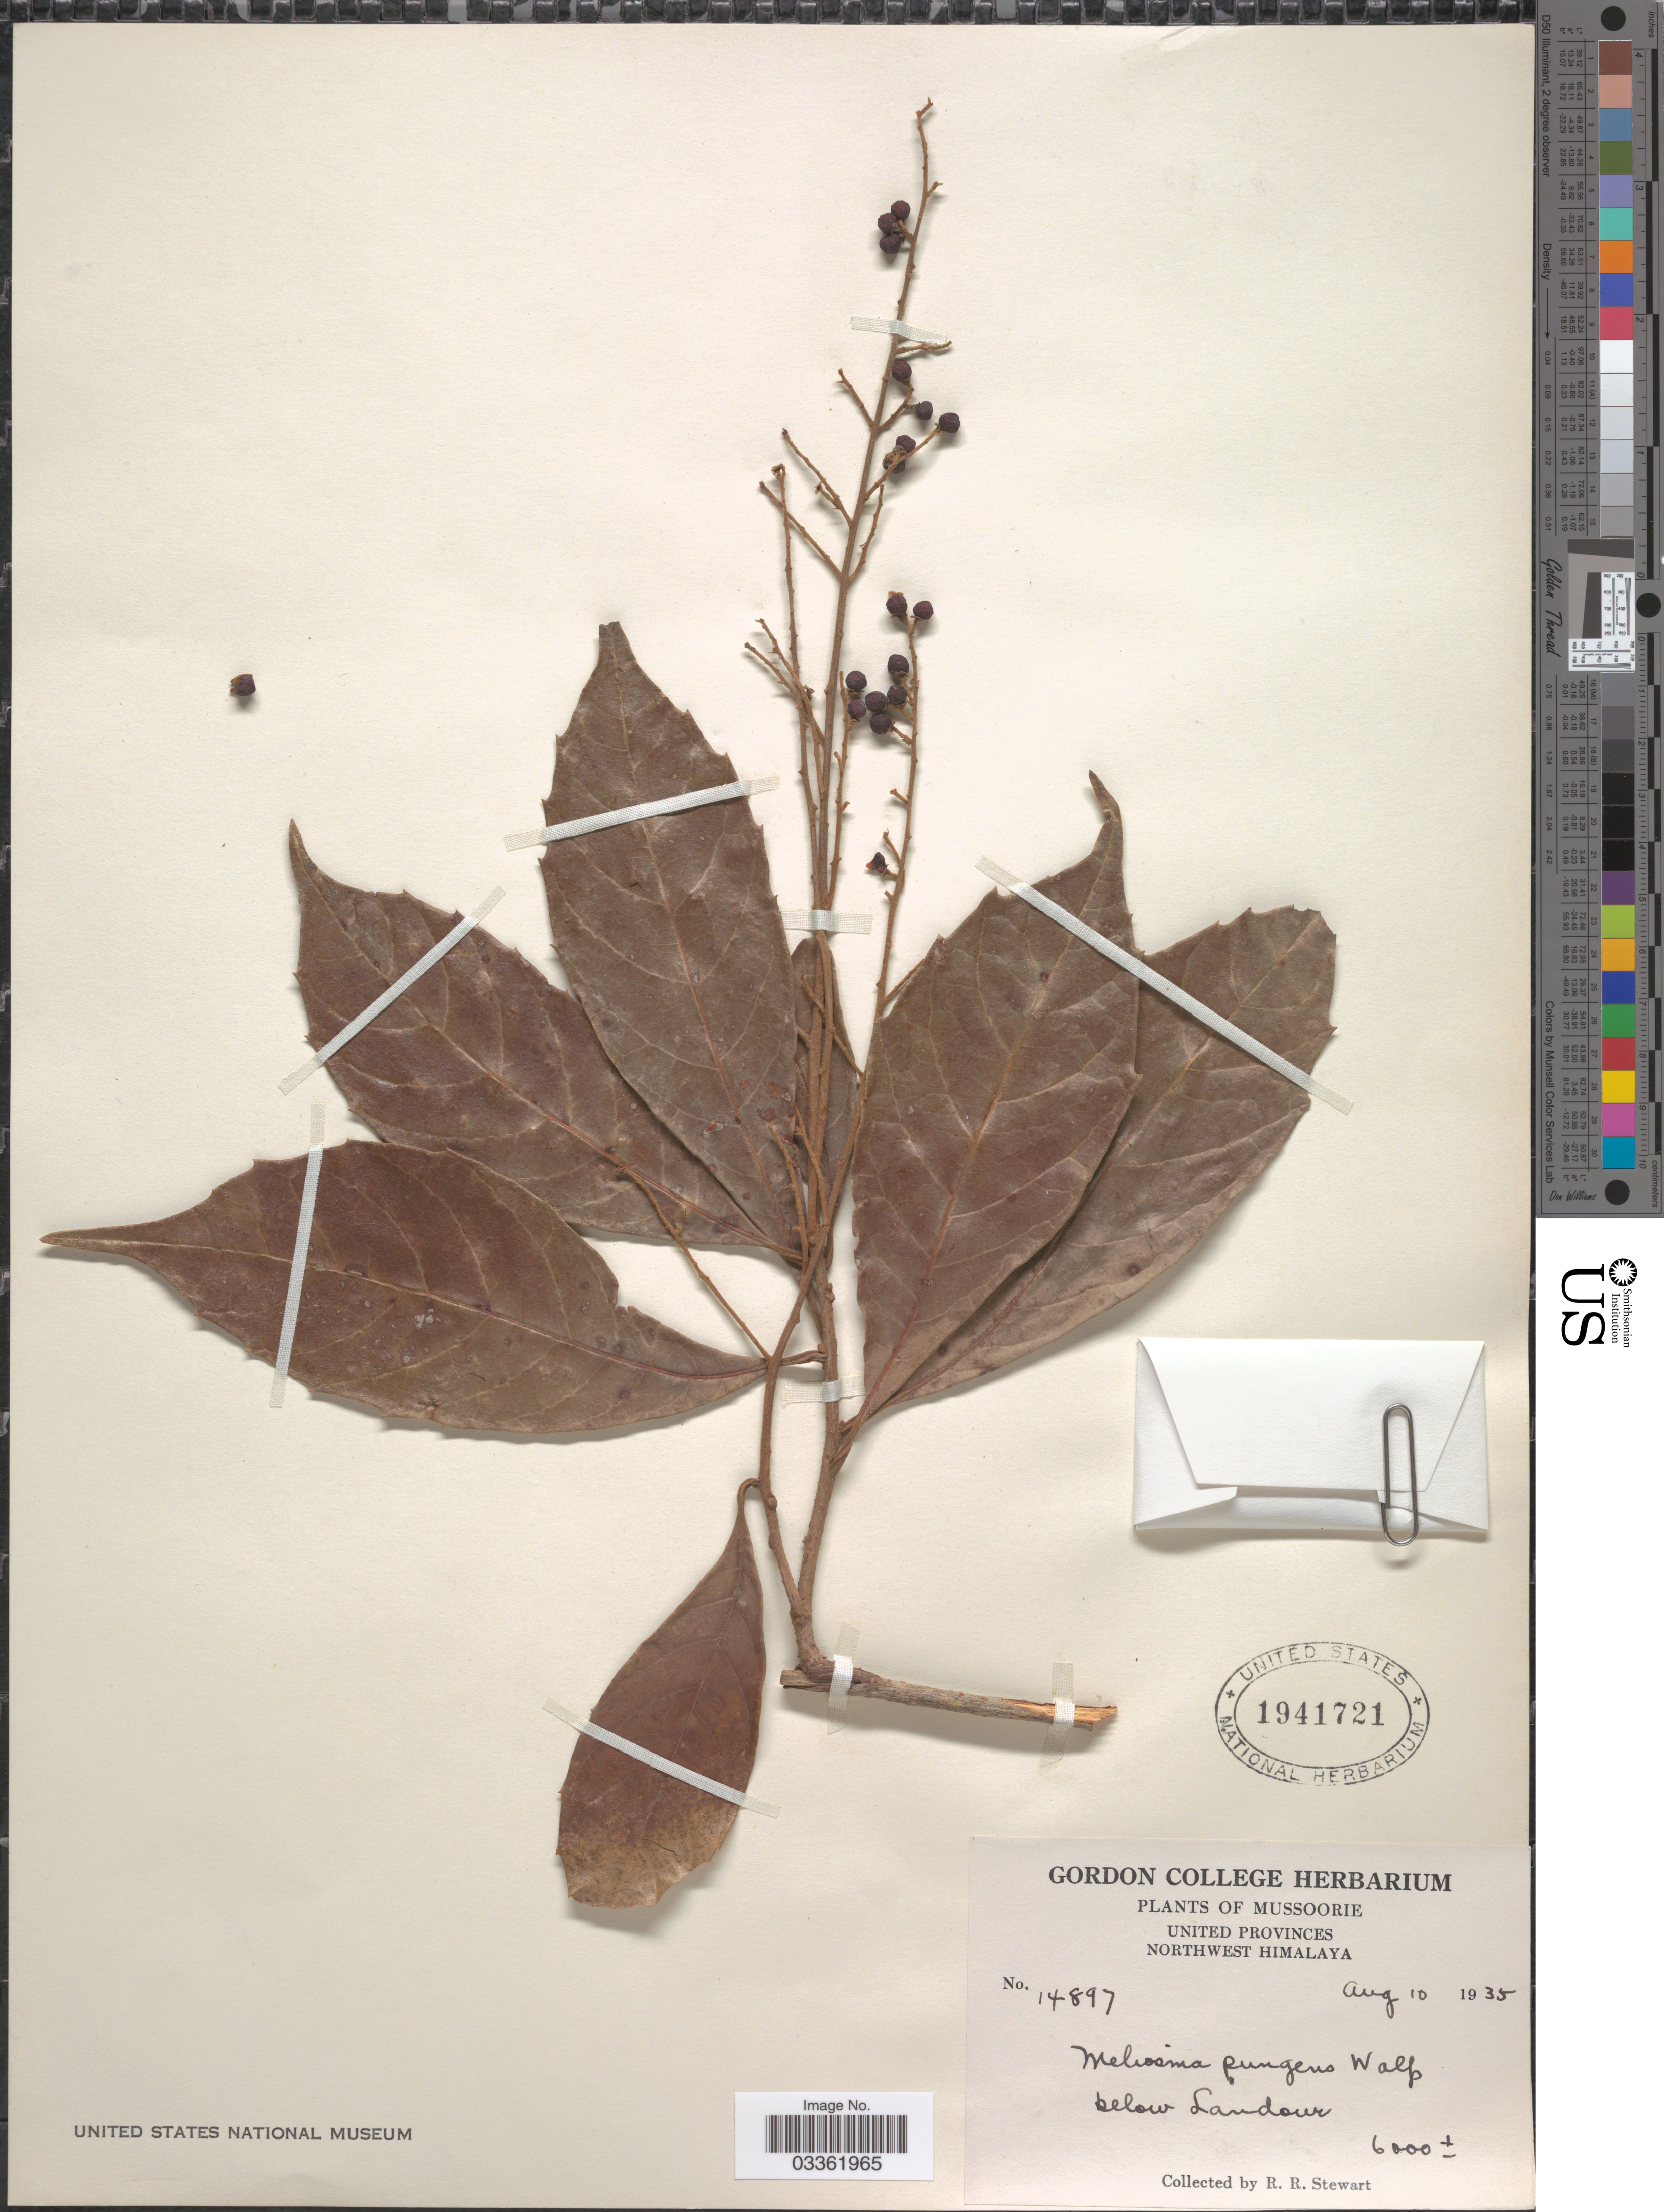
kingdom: Plantae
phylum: Tracheophyta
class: Magnoliopsida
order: Proteales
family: Sabiaceae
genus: Meliosma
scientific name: Meliosma yunnanensis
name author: Franch.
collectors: R. Stewart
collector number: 14897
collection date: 1935-08-10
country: India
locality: Mussoorie, United Provinces, Northwest Himalaya, below Landour.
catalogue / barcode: US 1941721